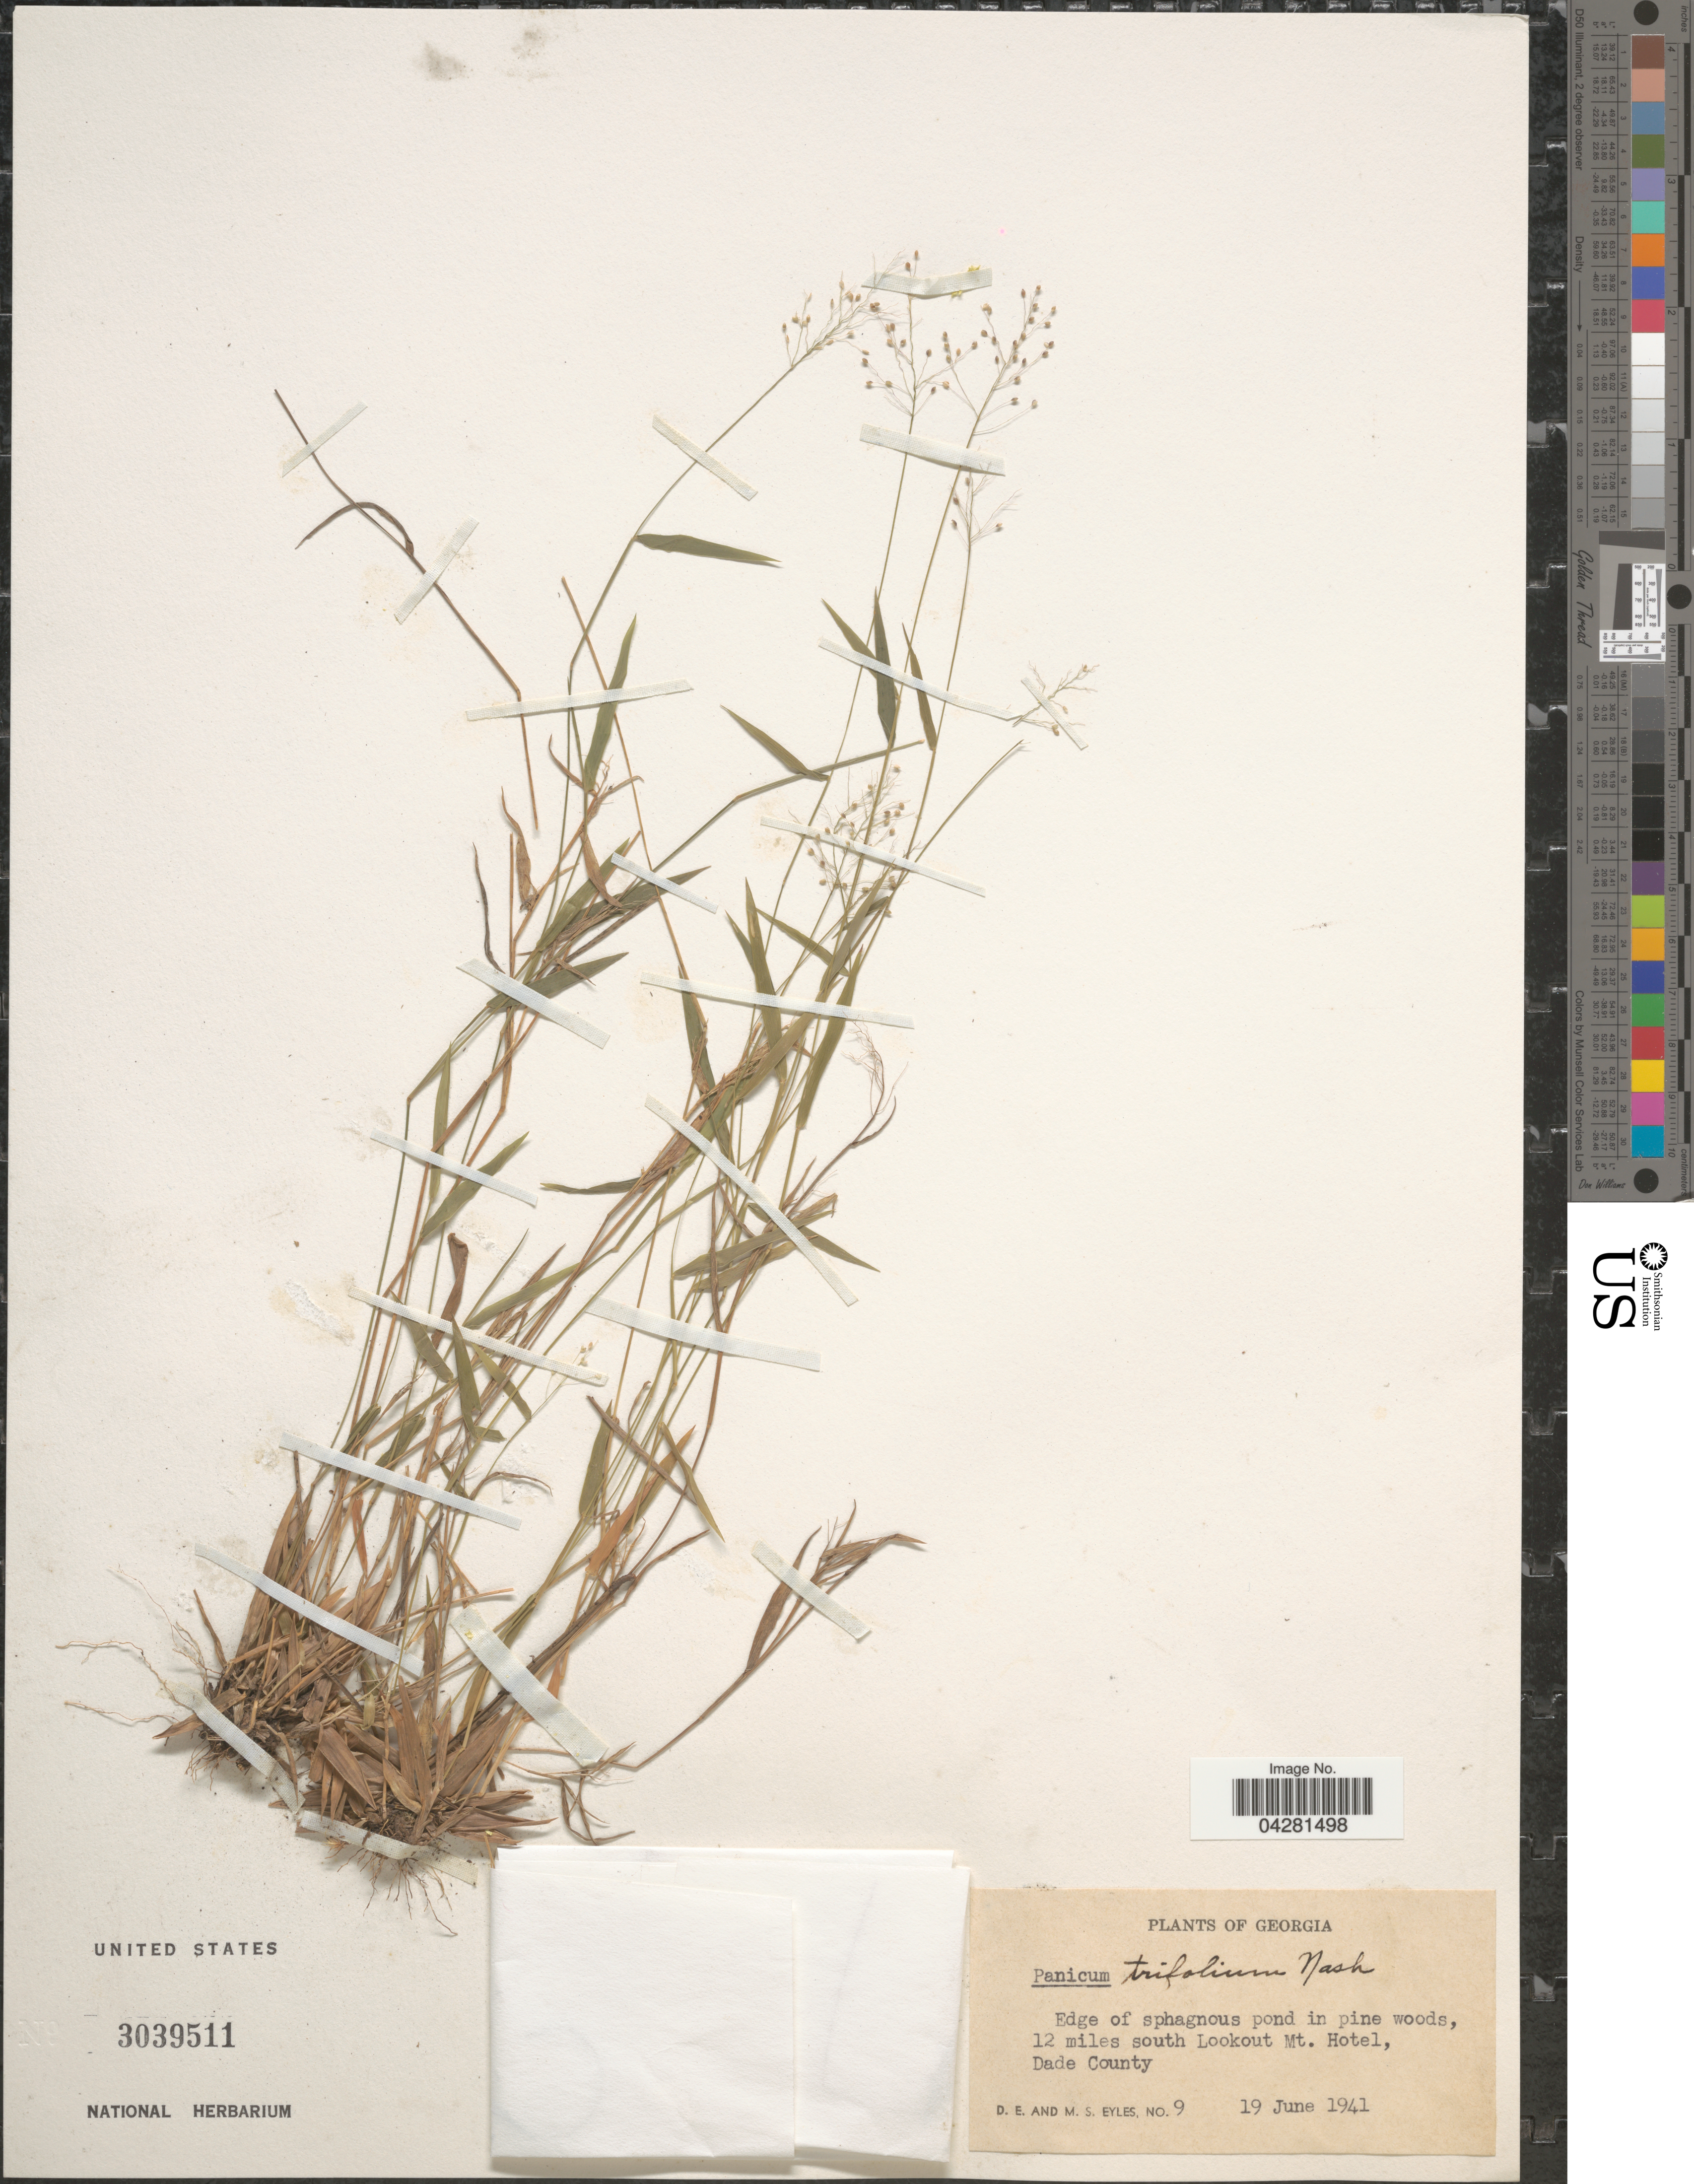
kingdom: Plantae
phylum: Tracheophyta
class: Liliopsida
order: Poales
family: Poaceae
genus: Dichanthelium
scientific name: Dichanthelium dichotomum var. unciphyllum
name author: (Trin.) Davidse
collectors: D. Eyles & M. Eyles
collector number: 9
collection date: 1941-06-19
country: United States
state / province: Georgia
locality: Edge of sphagnous pond in pine woods, 12 miles south Lookout Mt. Hotel, Dade County.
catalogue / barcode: US 3039511